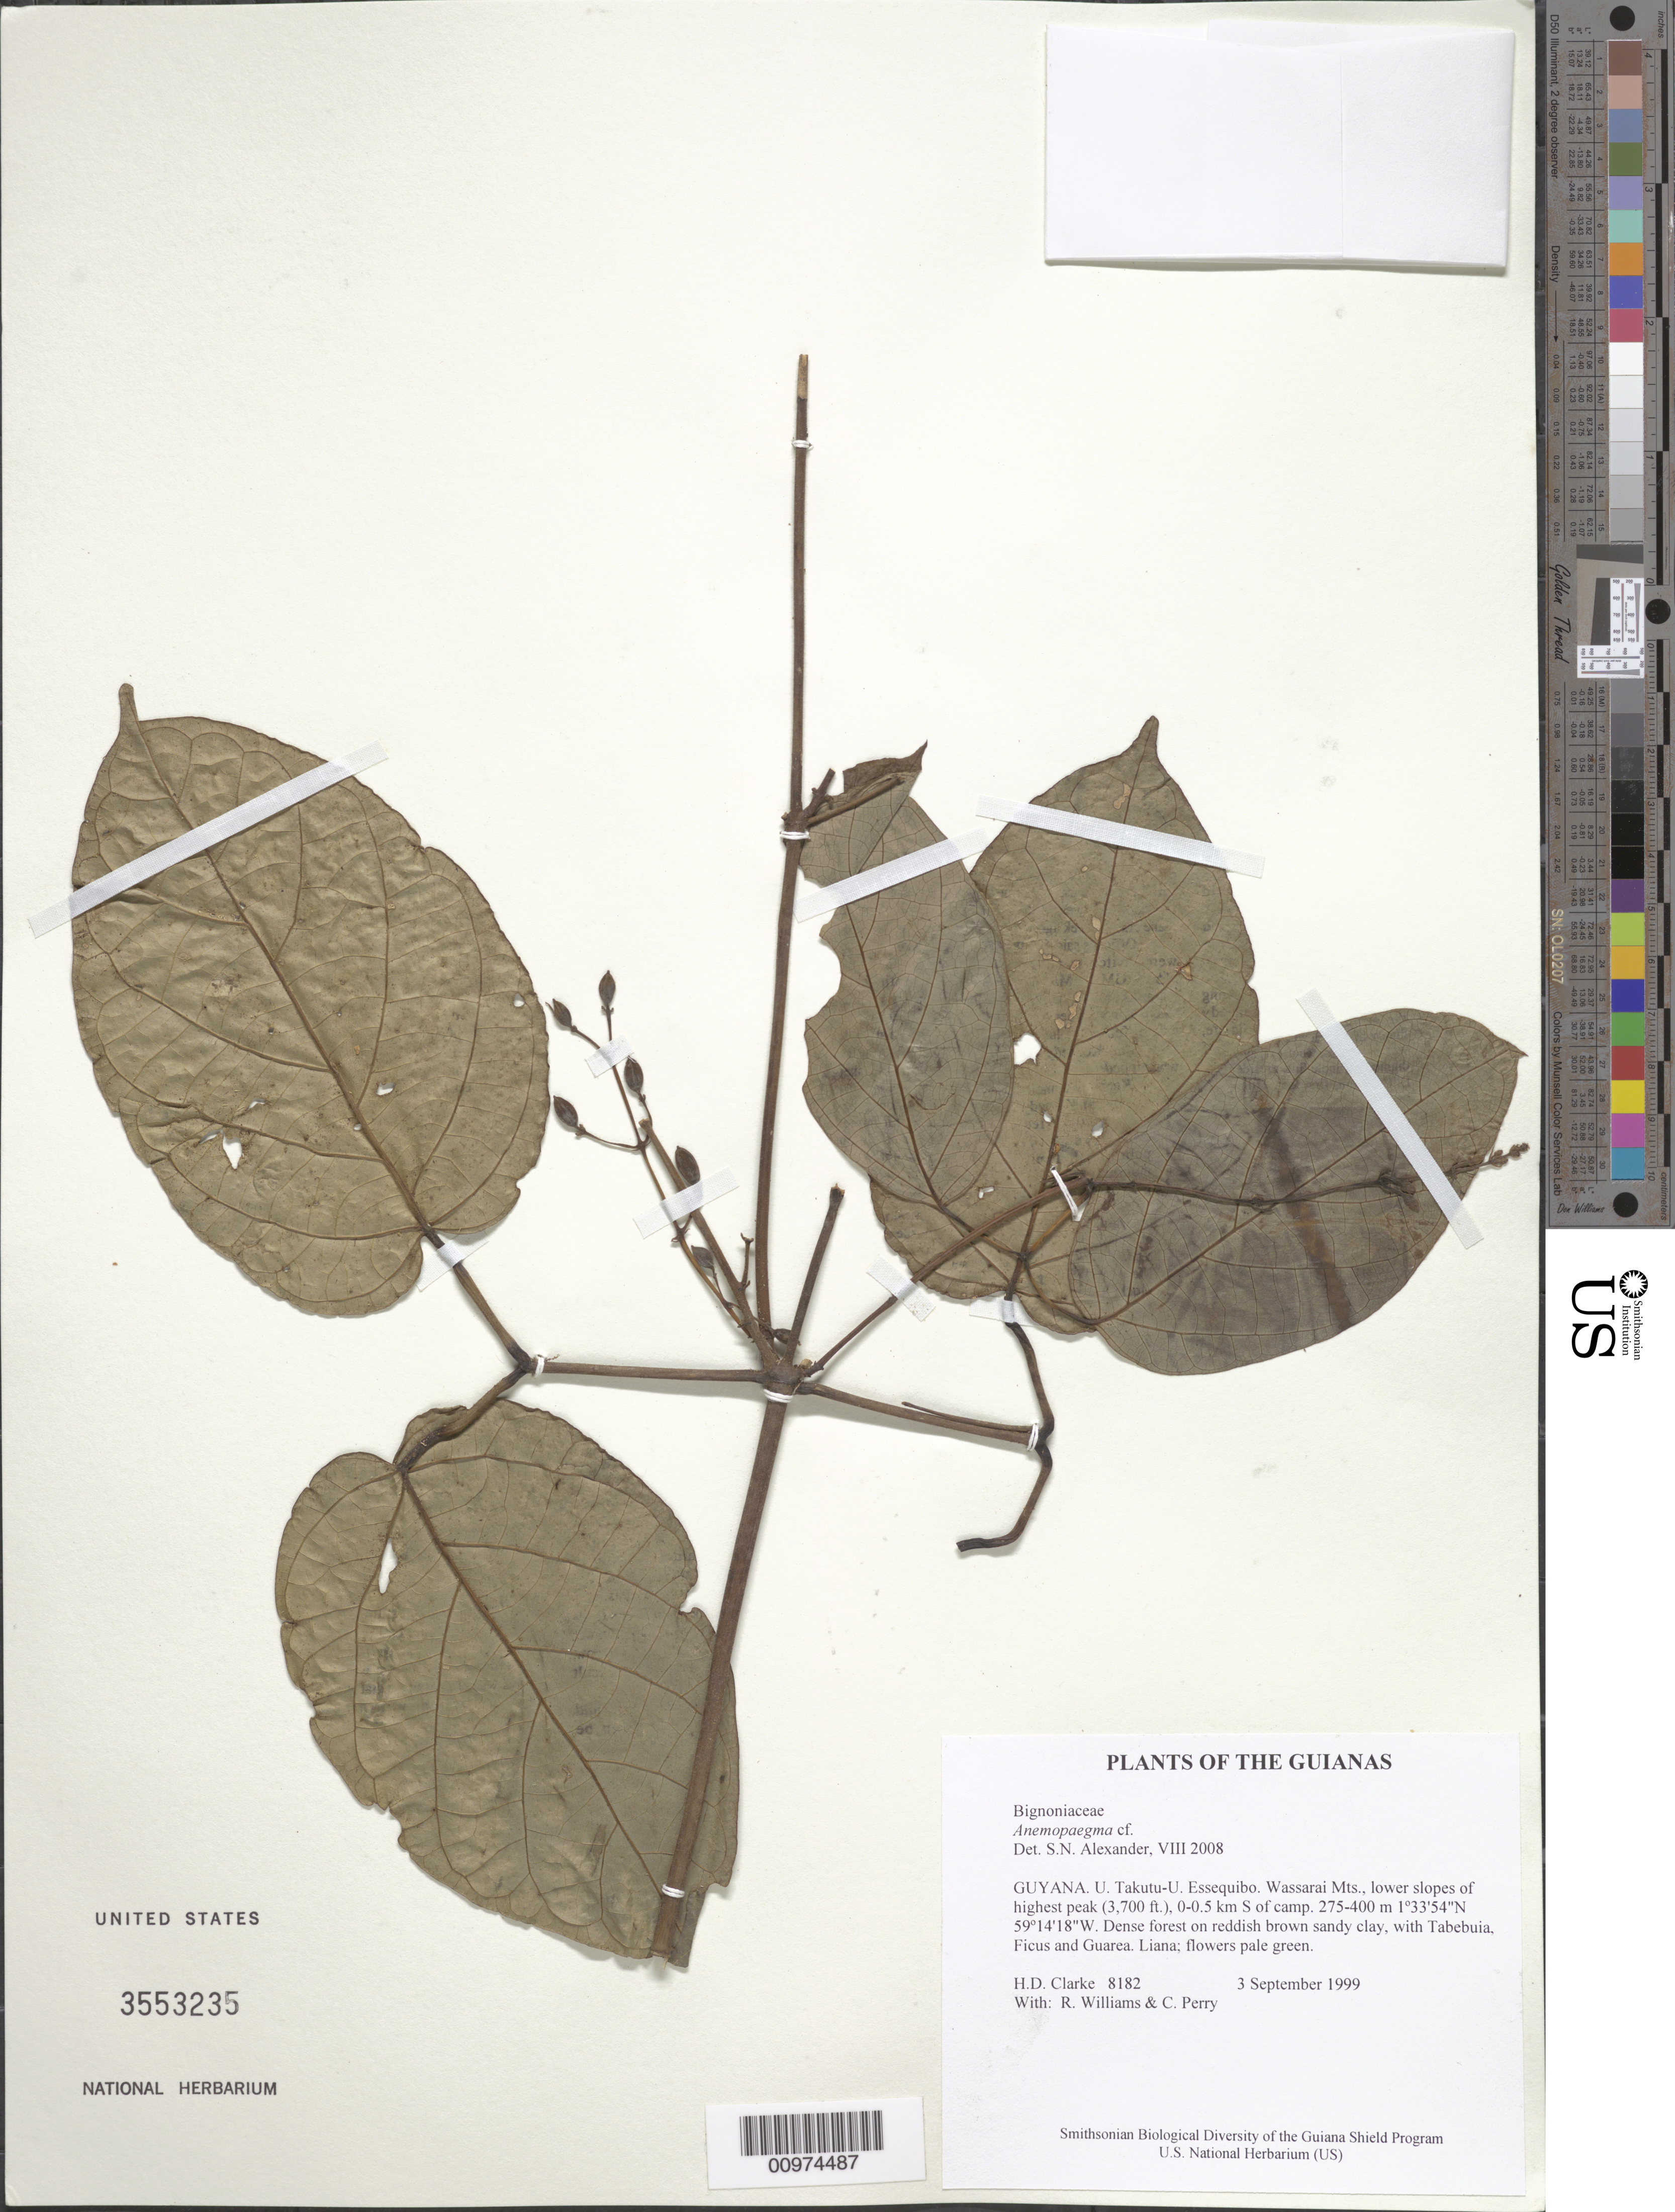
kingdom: Plantae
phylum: Tracheophyta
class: Magnoliopsida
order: Lamiales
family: Bignoniaceae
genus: Anemopaegma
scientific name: Anemopaegma sp.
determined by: Alexander, S. N.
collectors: H. D. Clarke, R. Williams & C. Perry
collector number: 8182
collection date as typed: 3 September 1999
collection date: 1999-09-03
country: Guyana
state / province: U. Takutu-U. Essequibo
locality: Wassarai Mts., lower slopes of highest peak (3,700 ft.), 0-0.5 km S of camp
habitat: Dense forest on reddish brown sandy clay, with Tabebuia, Ficus and Guarea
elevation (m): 275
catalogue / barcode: US 3553235